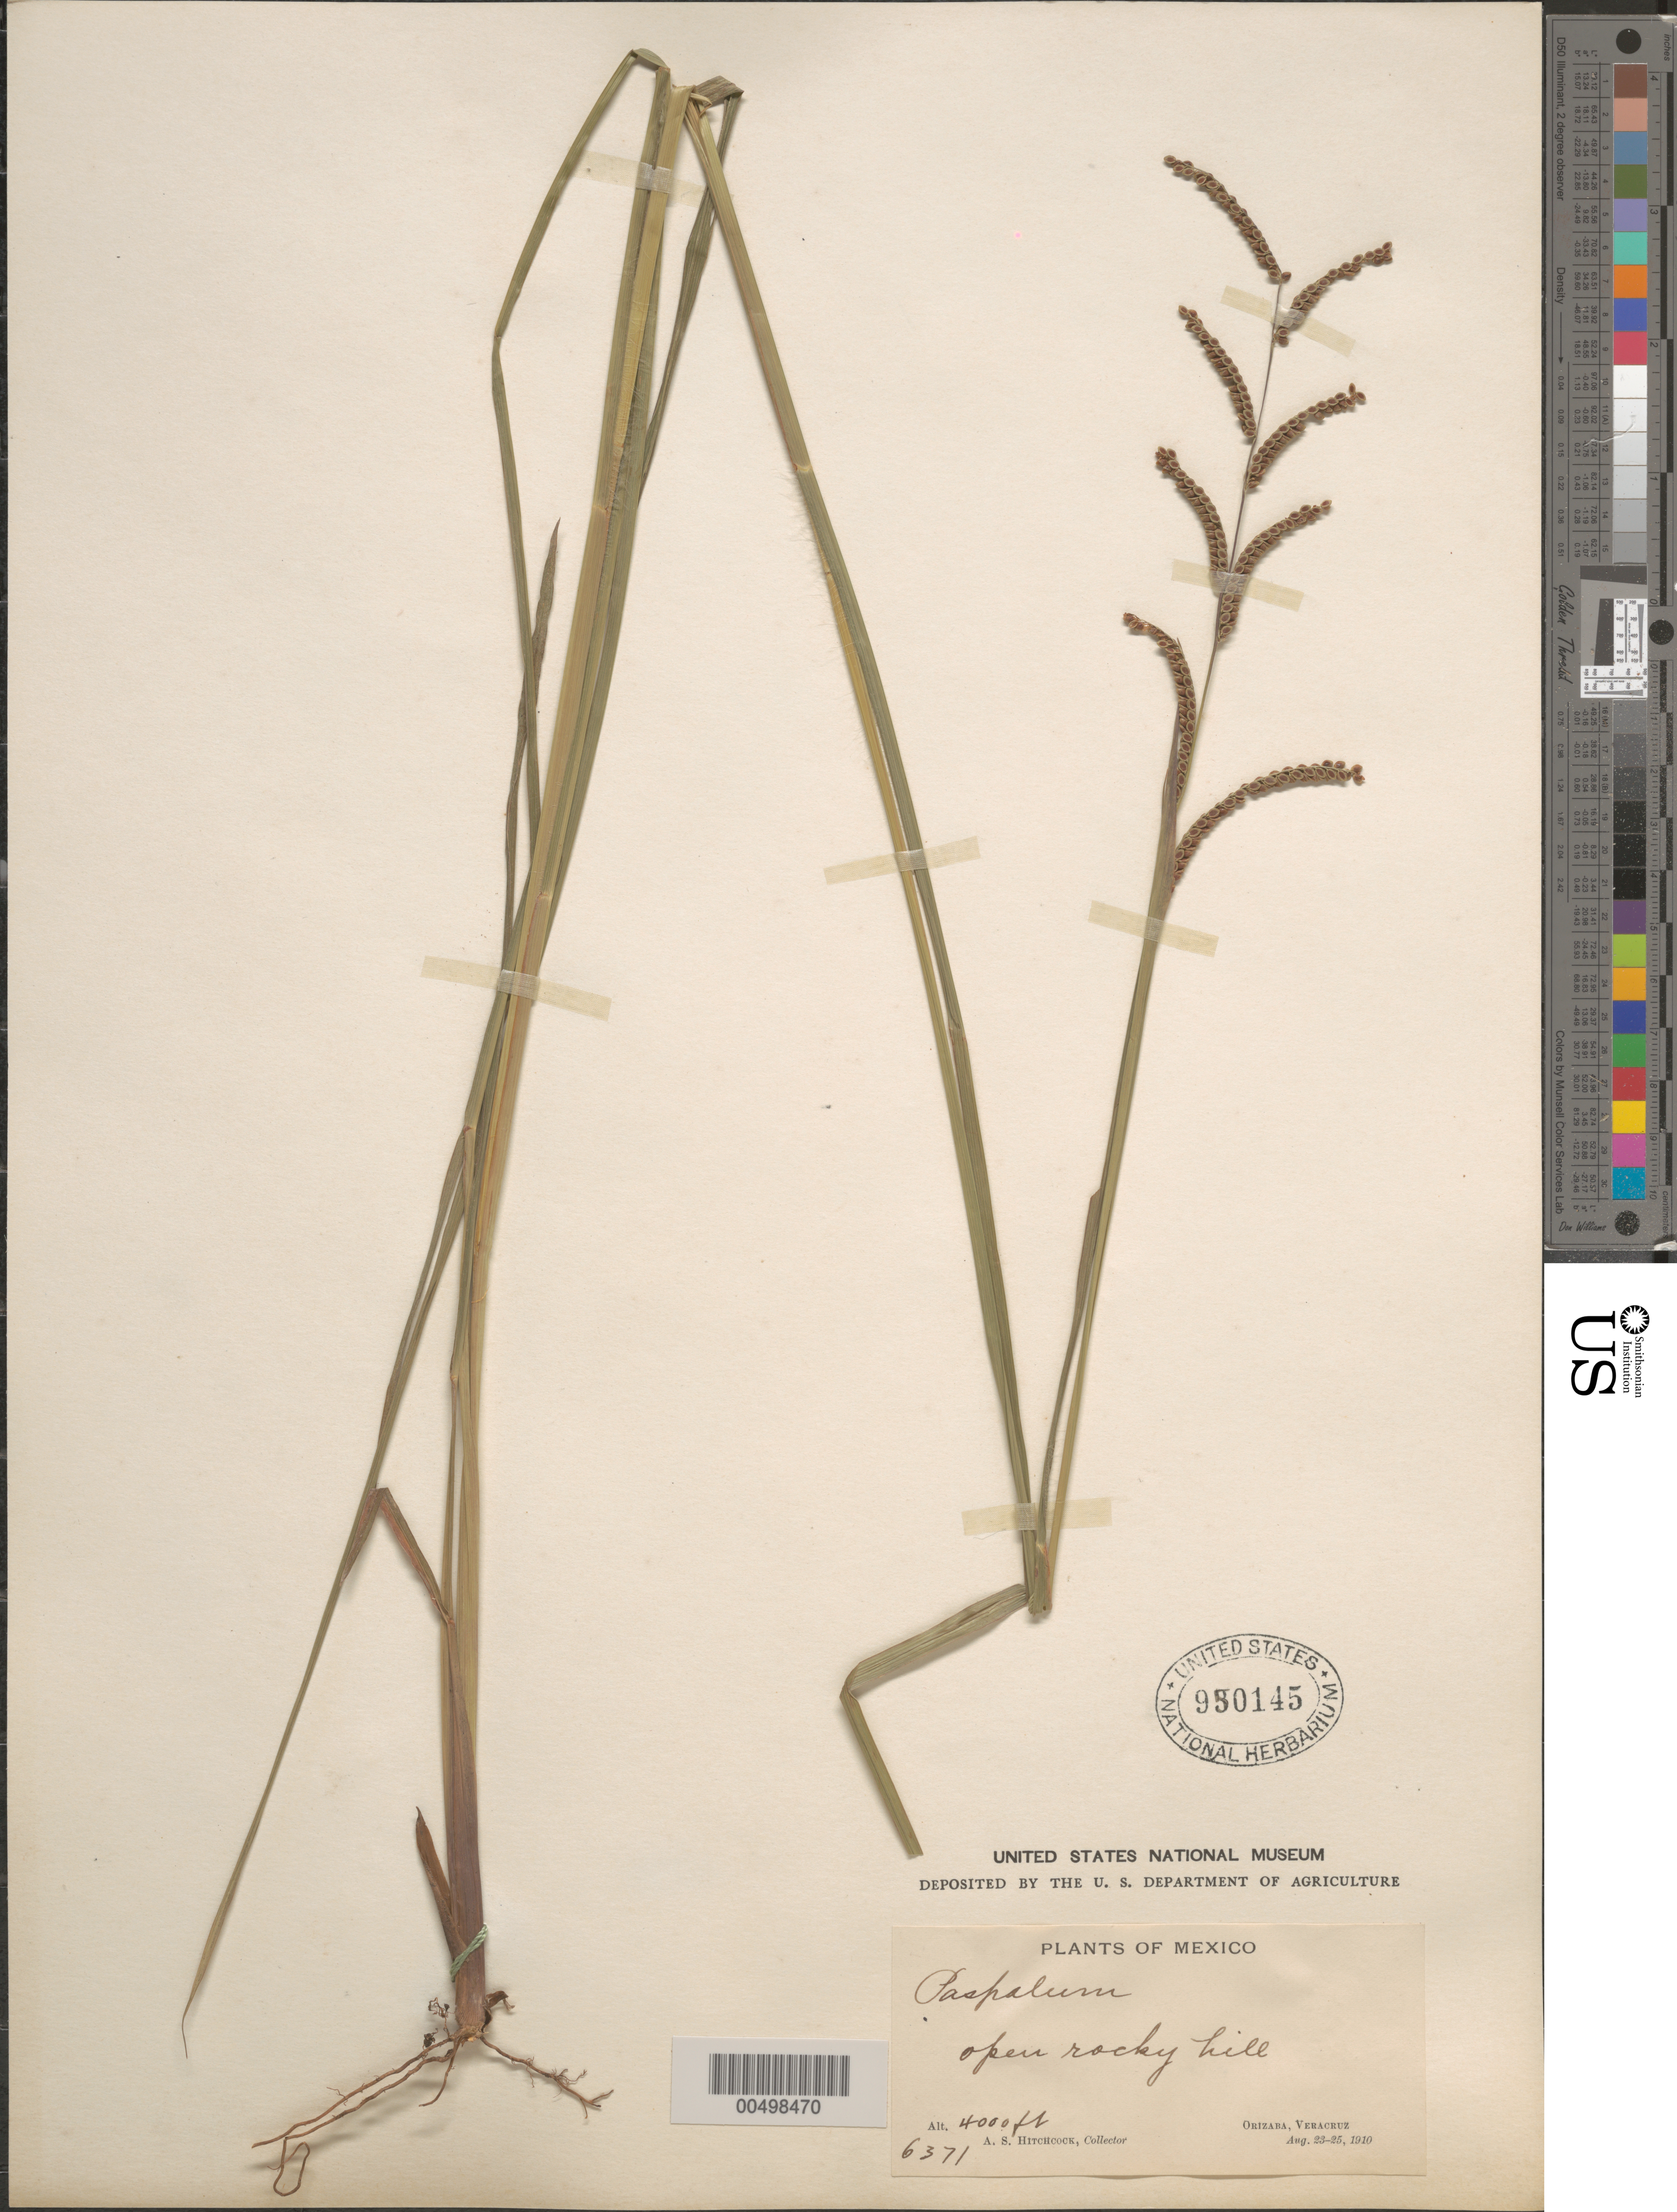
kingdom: Plantae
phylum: Tracheophyta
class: Liliopsida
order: Poales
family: Poaceae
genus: Paspalum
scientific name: Paspalum plicatulum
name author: Michx.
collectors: A. S. Hitchcock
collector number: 6371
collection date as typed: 23 Aug 1910 to 25 Aug 1910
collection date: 1910-08-23/1910-08-25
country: Mexico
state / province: Veracruz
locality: Orizaba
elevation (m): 1219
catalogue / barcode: US 950145